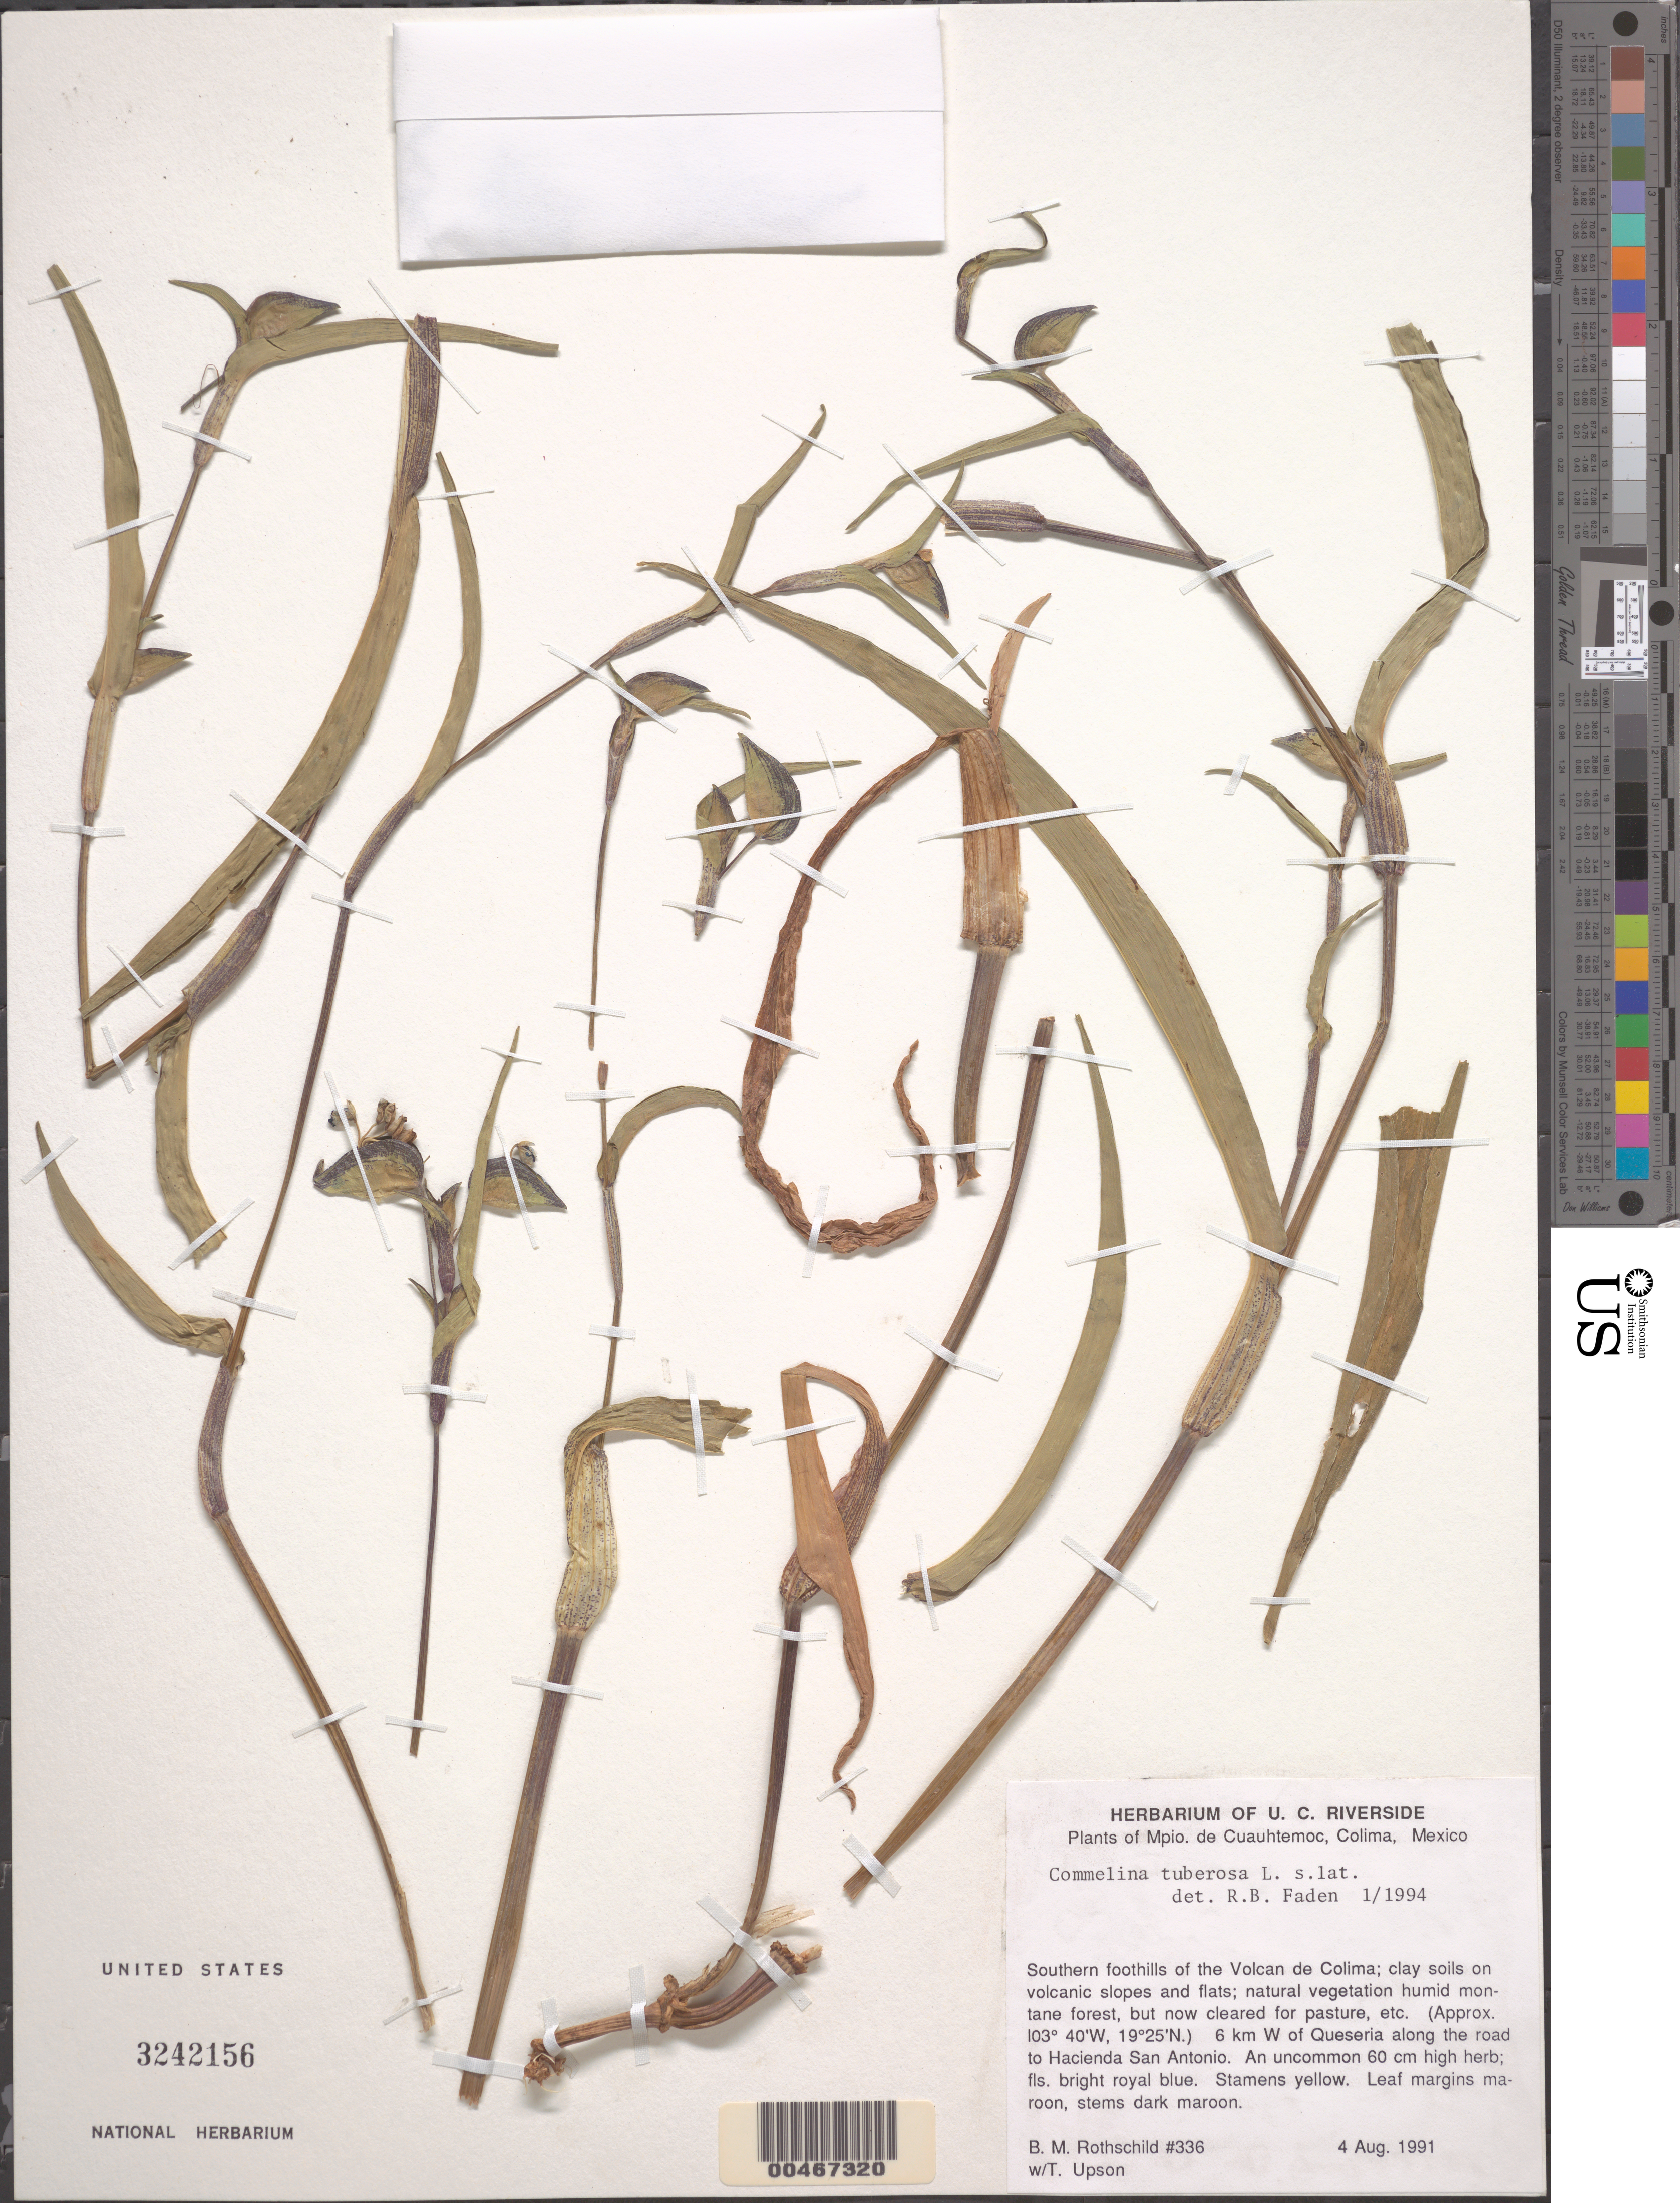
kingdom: Plantae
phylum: Tracheophyta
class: Liliopsida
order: Commelinales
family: Commelinaceae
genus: Commelina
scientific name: Commelina tuberosa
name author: L.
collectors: B. Rothschild & T. Upson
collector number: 336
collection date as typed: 04 Aug 1991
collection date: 1991-08-04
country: Mexico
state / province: Colima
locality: Volcan de Colima, Cuauhtemoc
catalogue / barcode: US 3242156